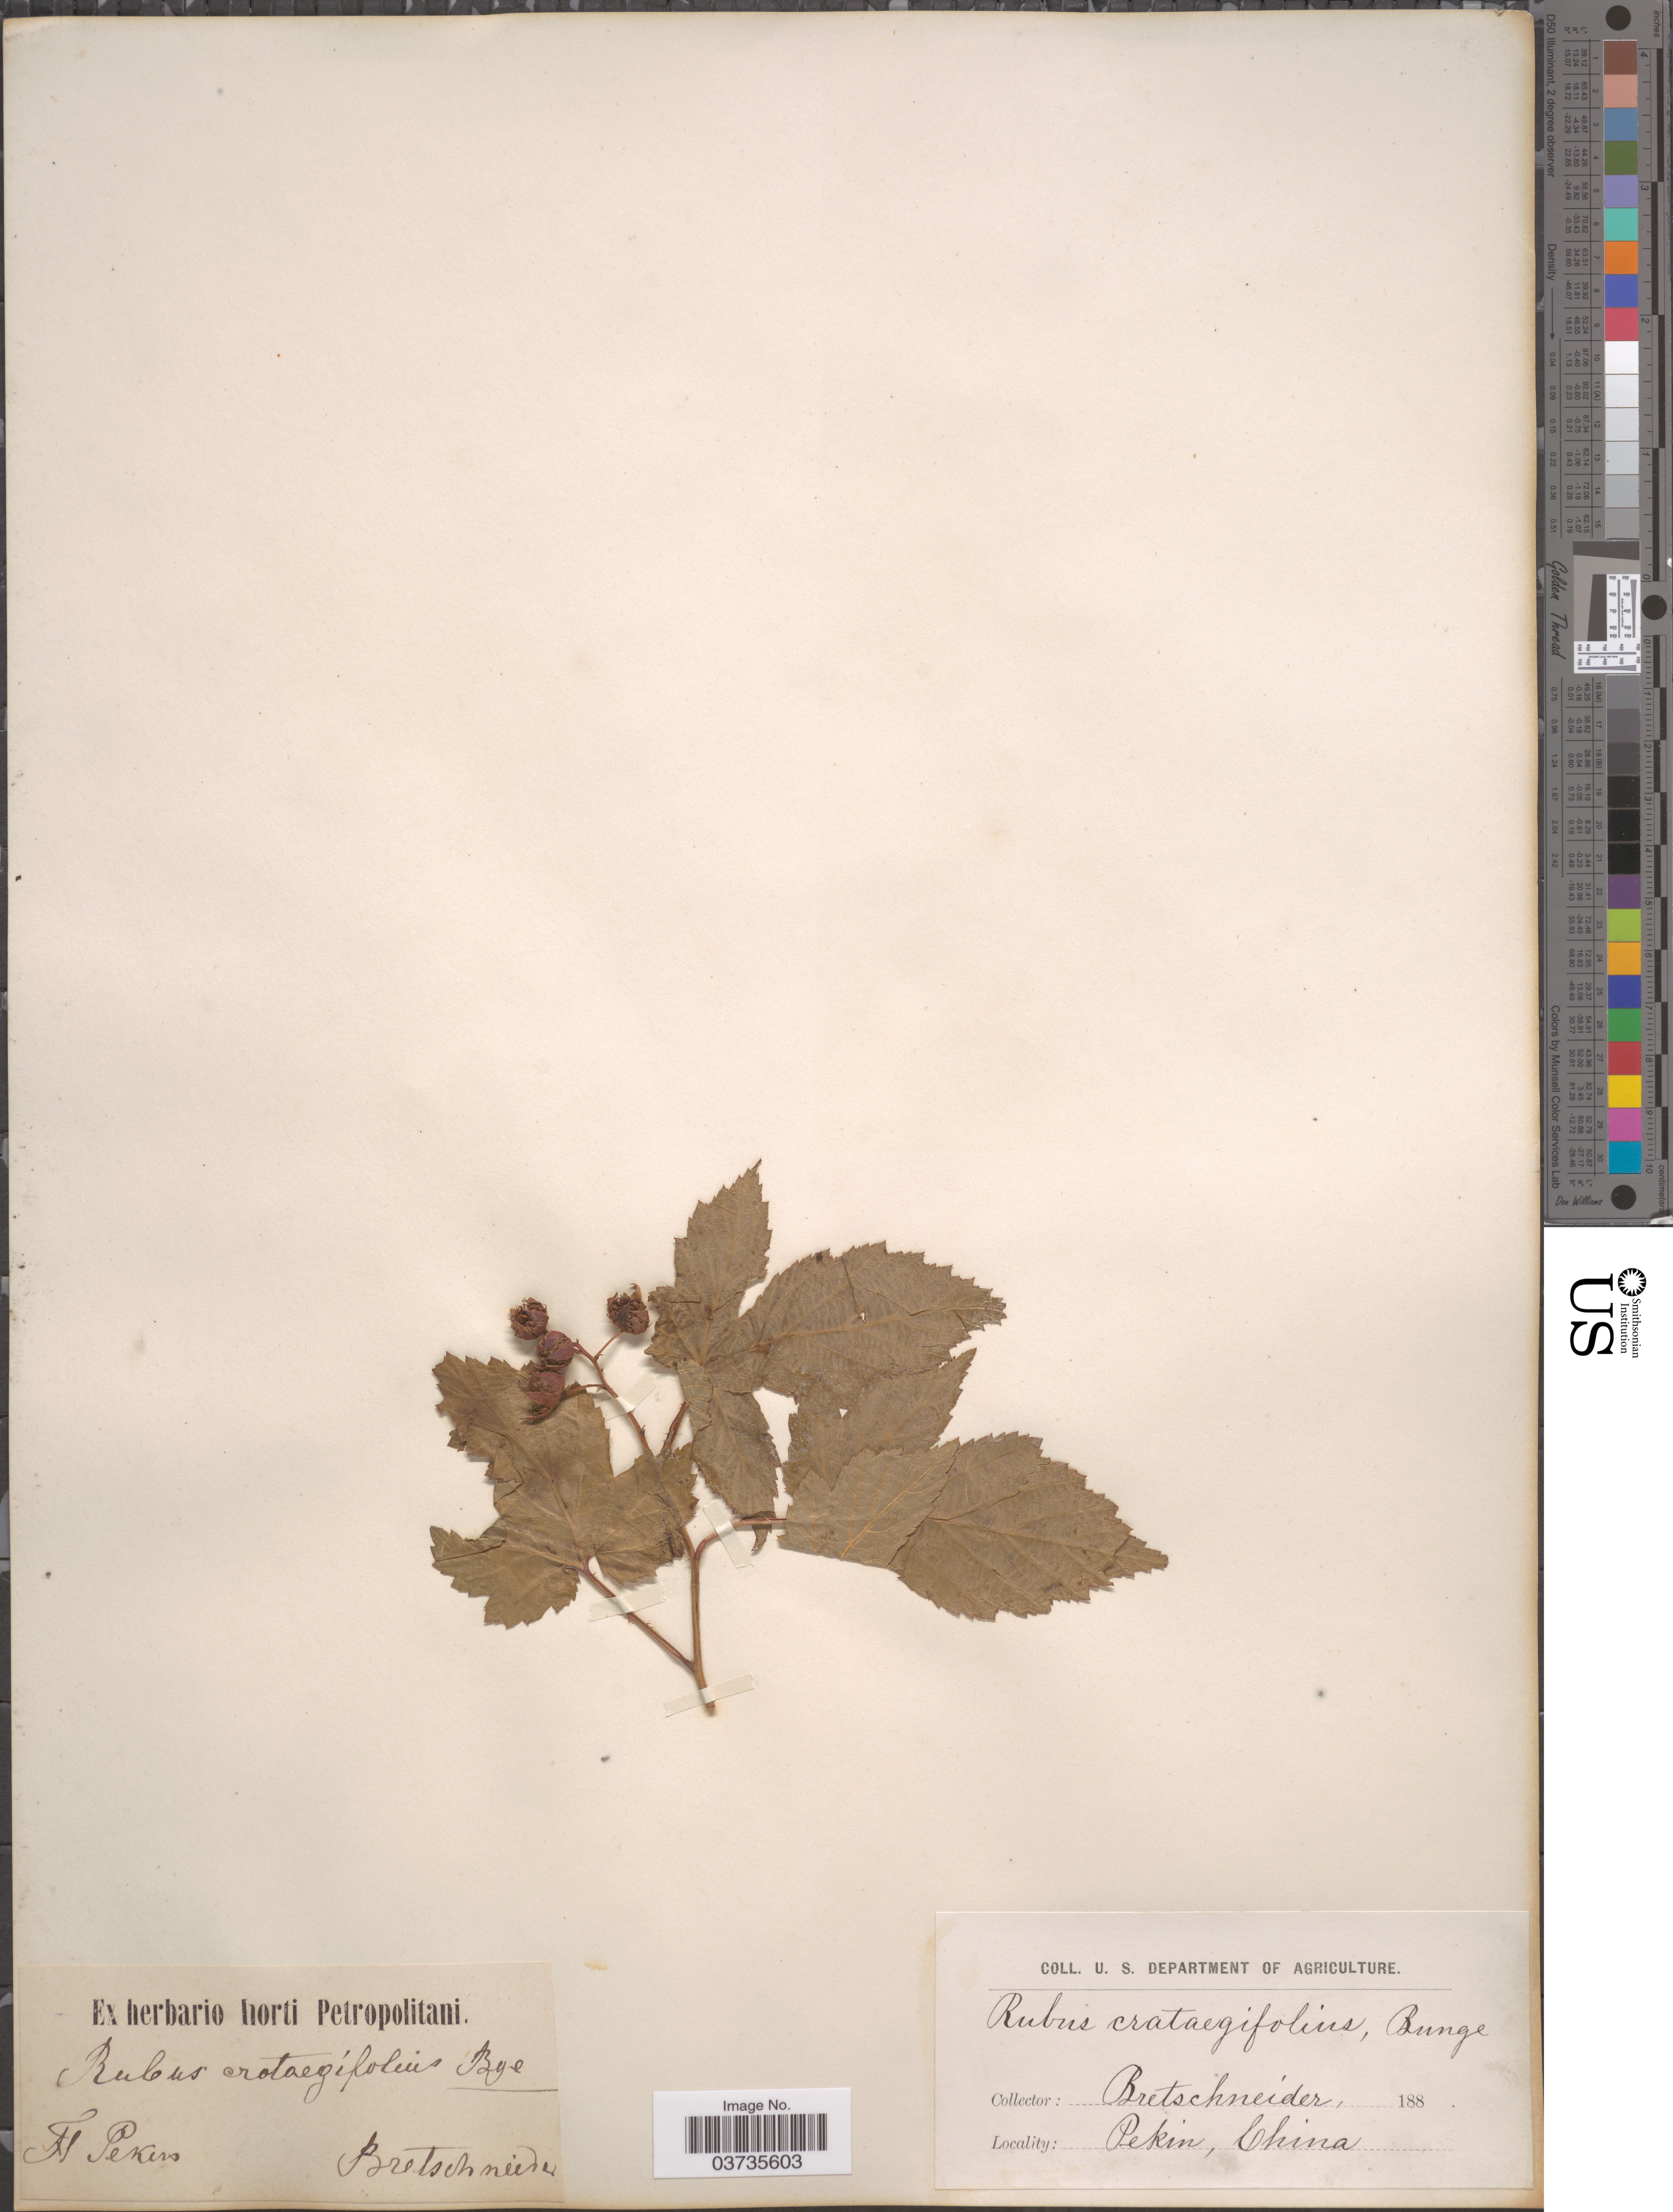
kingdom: Plantae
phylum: Tracheophyta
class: Magnoliopsida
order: Rosales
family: Rosaceae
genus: Rubus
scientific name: Rubus crataegifolius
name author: Bunge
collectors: Bretschneider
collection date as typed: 188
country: China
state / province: Beijing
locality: Pekin.